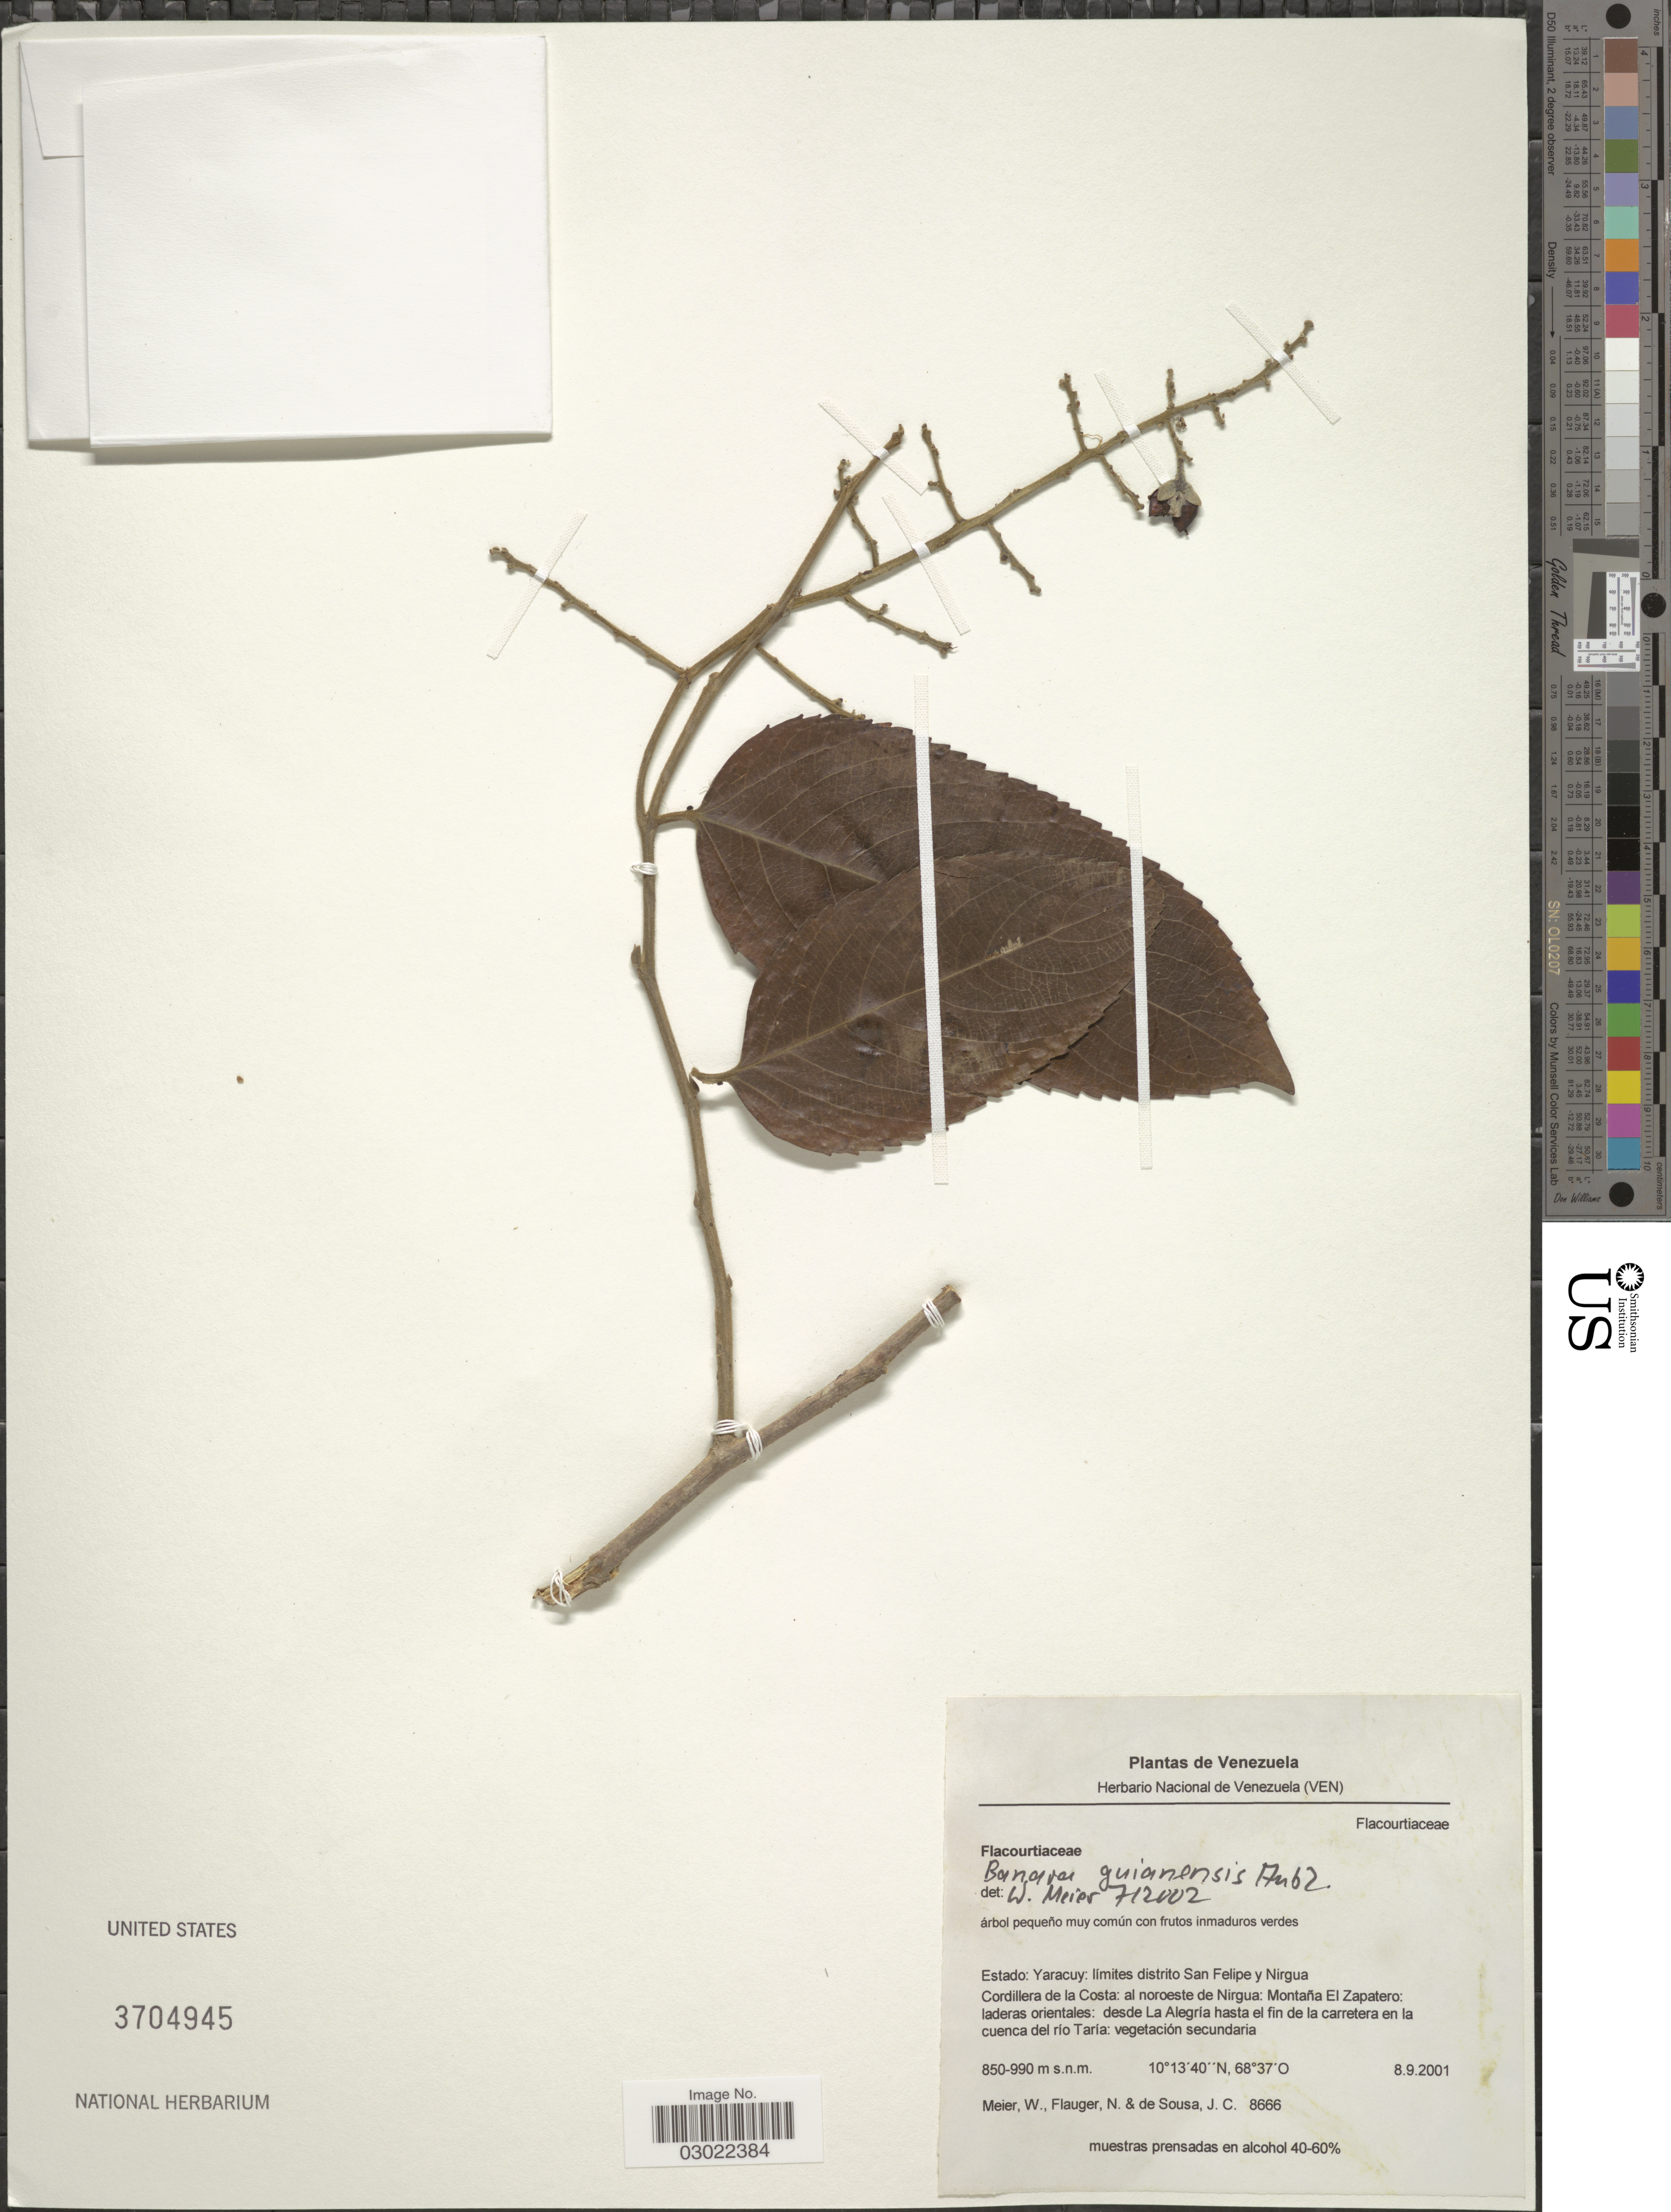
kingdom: Plantae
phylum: Tracheophyta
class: Magnoliopsida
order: Malpighiales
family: Salicaceae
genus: Banara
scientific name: Banara guianensis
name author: Aubl.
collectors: W. Meier, N. Flauger & J. de Sousa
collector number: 8666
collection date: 2001-09-08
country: Venezuela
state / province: Yaracuy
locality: Estado: Yaracuy: límites distrito San Felipe y Nirgua Cordillera de la Costa: al noroeste de Nirgua: Montaña El Zapatero: laderas orientales: desde La Alegria hasta el fin de la carretera en la cuenca del río Taría: vegetación secundaria.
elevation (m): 850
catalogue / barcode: US 3704945